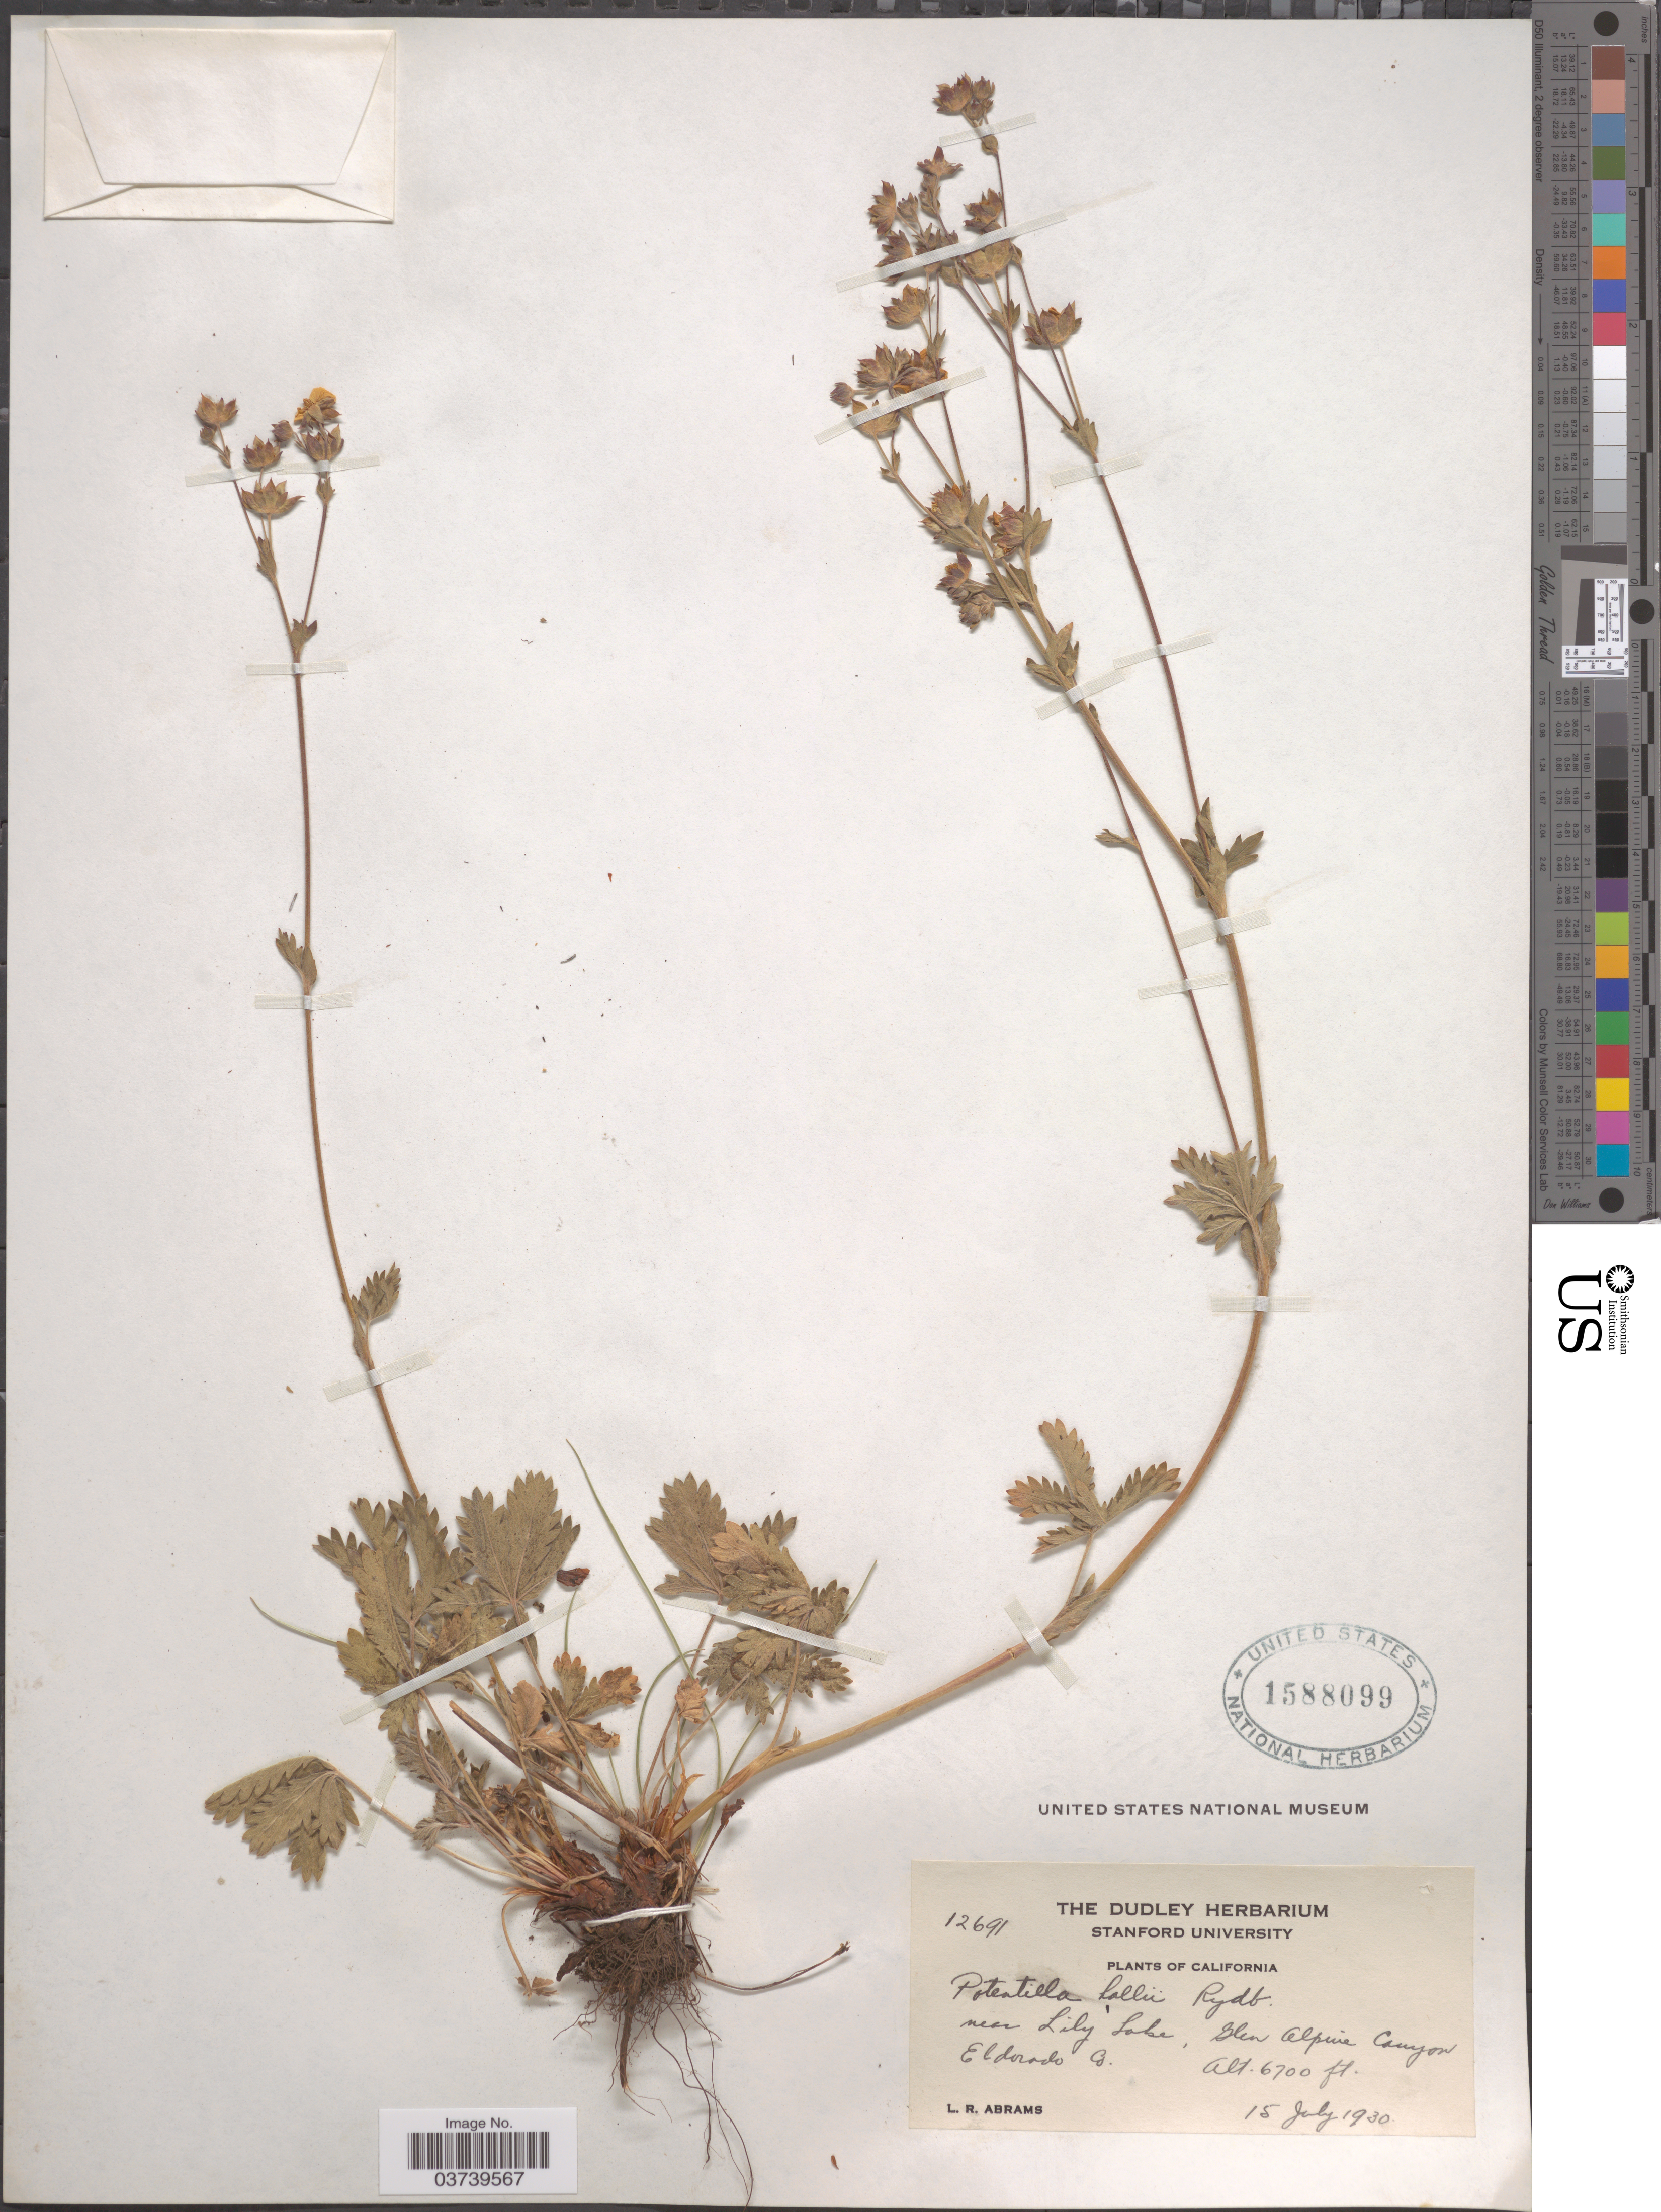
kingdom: Plantae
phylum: Tracheophyta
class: Magnoliopsida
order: Rosales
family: Rosaceae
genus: Potentilla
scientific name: Potentilla gracilis var. fastigiata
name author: (Nutt.) S. Watson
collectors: L. Abrams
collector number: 12691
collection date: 1930-07-15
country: United States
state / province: California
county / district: El Dorado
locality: Near Lily Lake, Glen Alpine Canyon, Eldorado Co.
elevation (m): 2042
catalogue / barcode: US 1588099